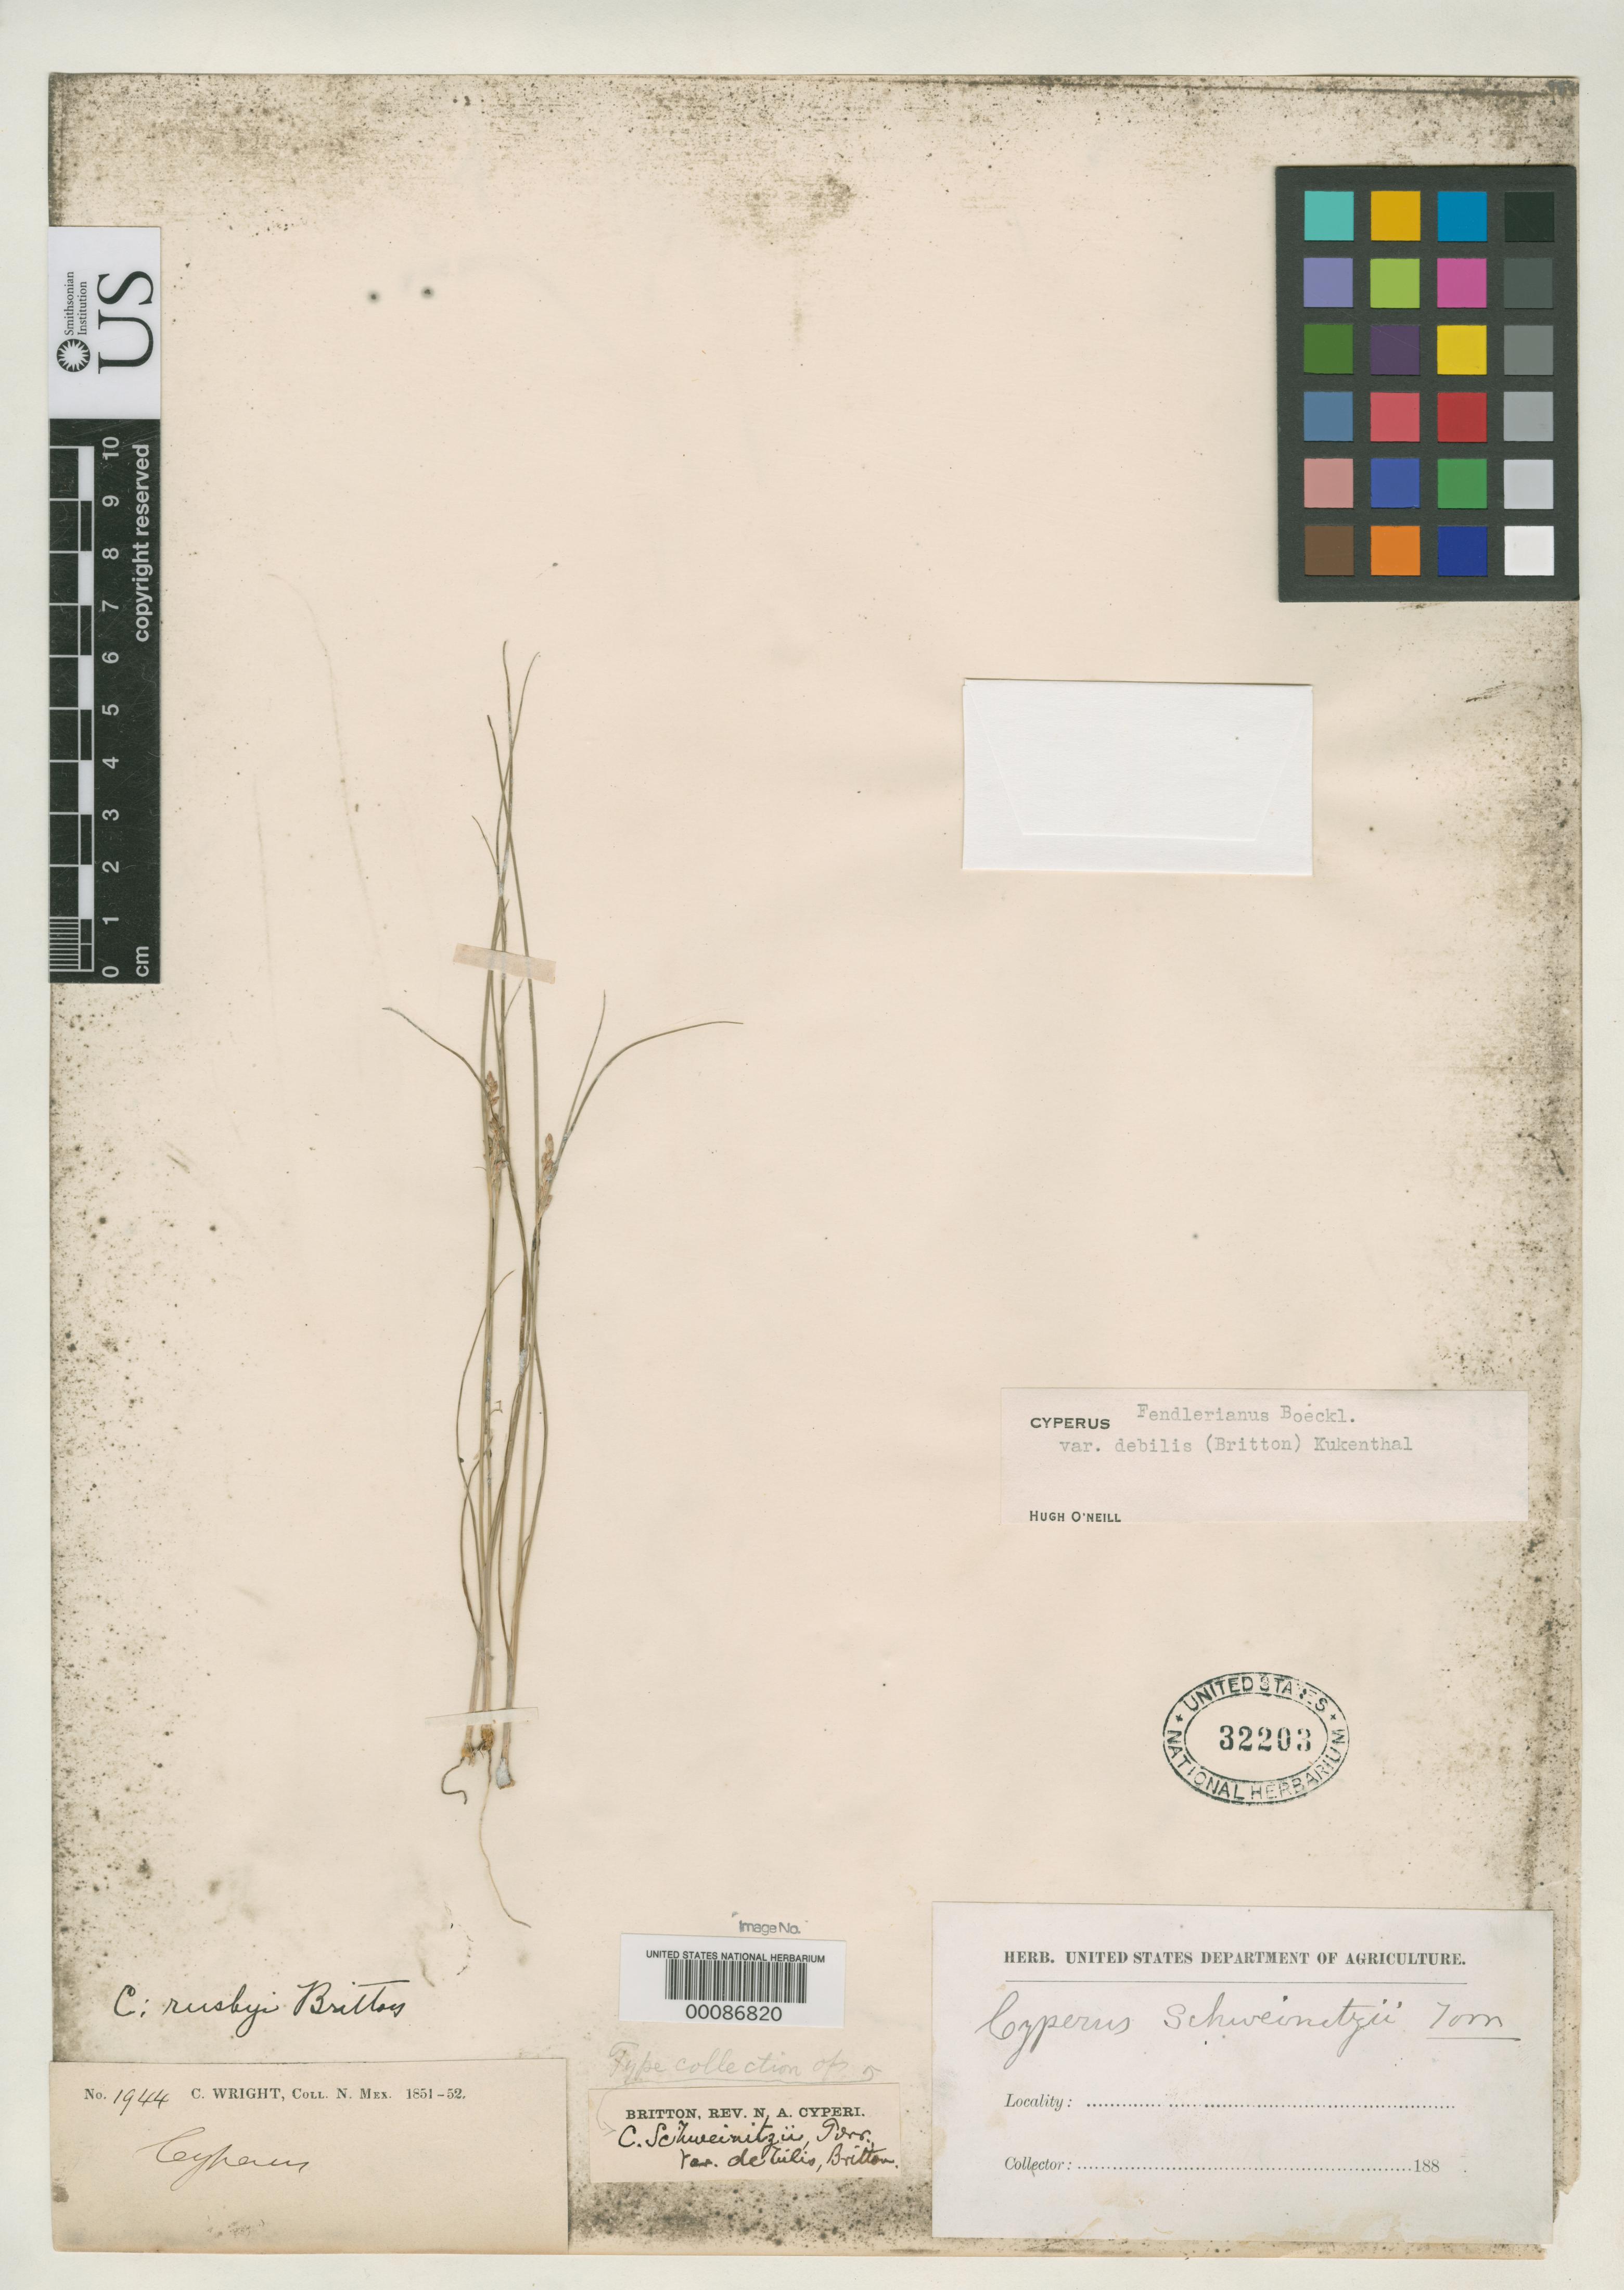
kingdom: Plantae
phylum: Tracheophyta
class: Liliopsida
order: Poales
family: Cyperaceae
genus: Cyperus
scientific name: Cyperus schweinitzii var. debilis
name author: Britton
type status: Isosyntype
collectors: C. Wright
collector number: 1944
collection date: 1851/1852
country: United States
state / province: New Mexico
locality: "N. Mex." [=northern Mexico or New Mexico? either way possibly referring to present-day Arizona or Texas]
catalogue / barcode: US 32203